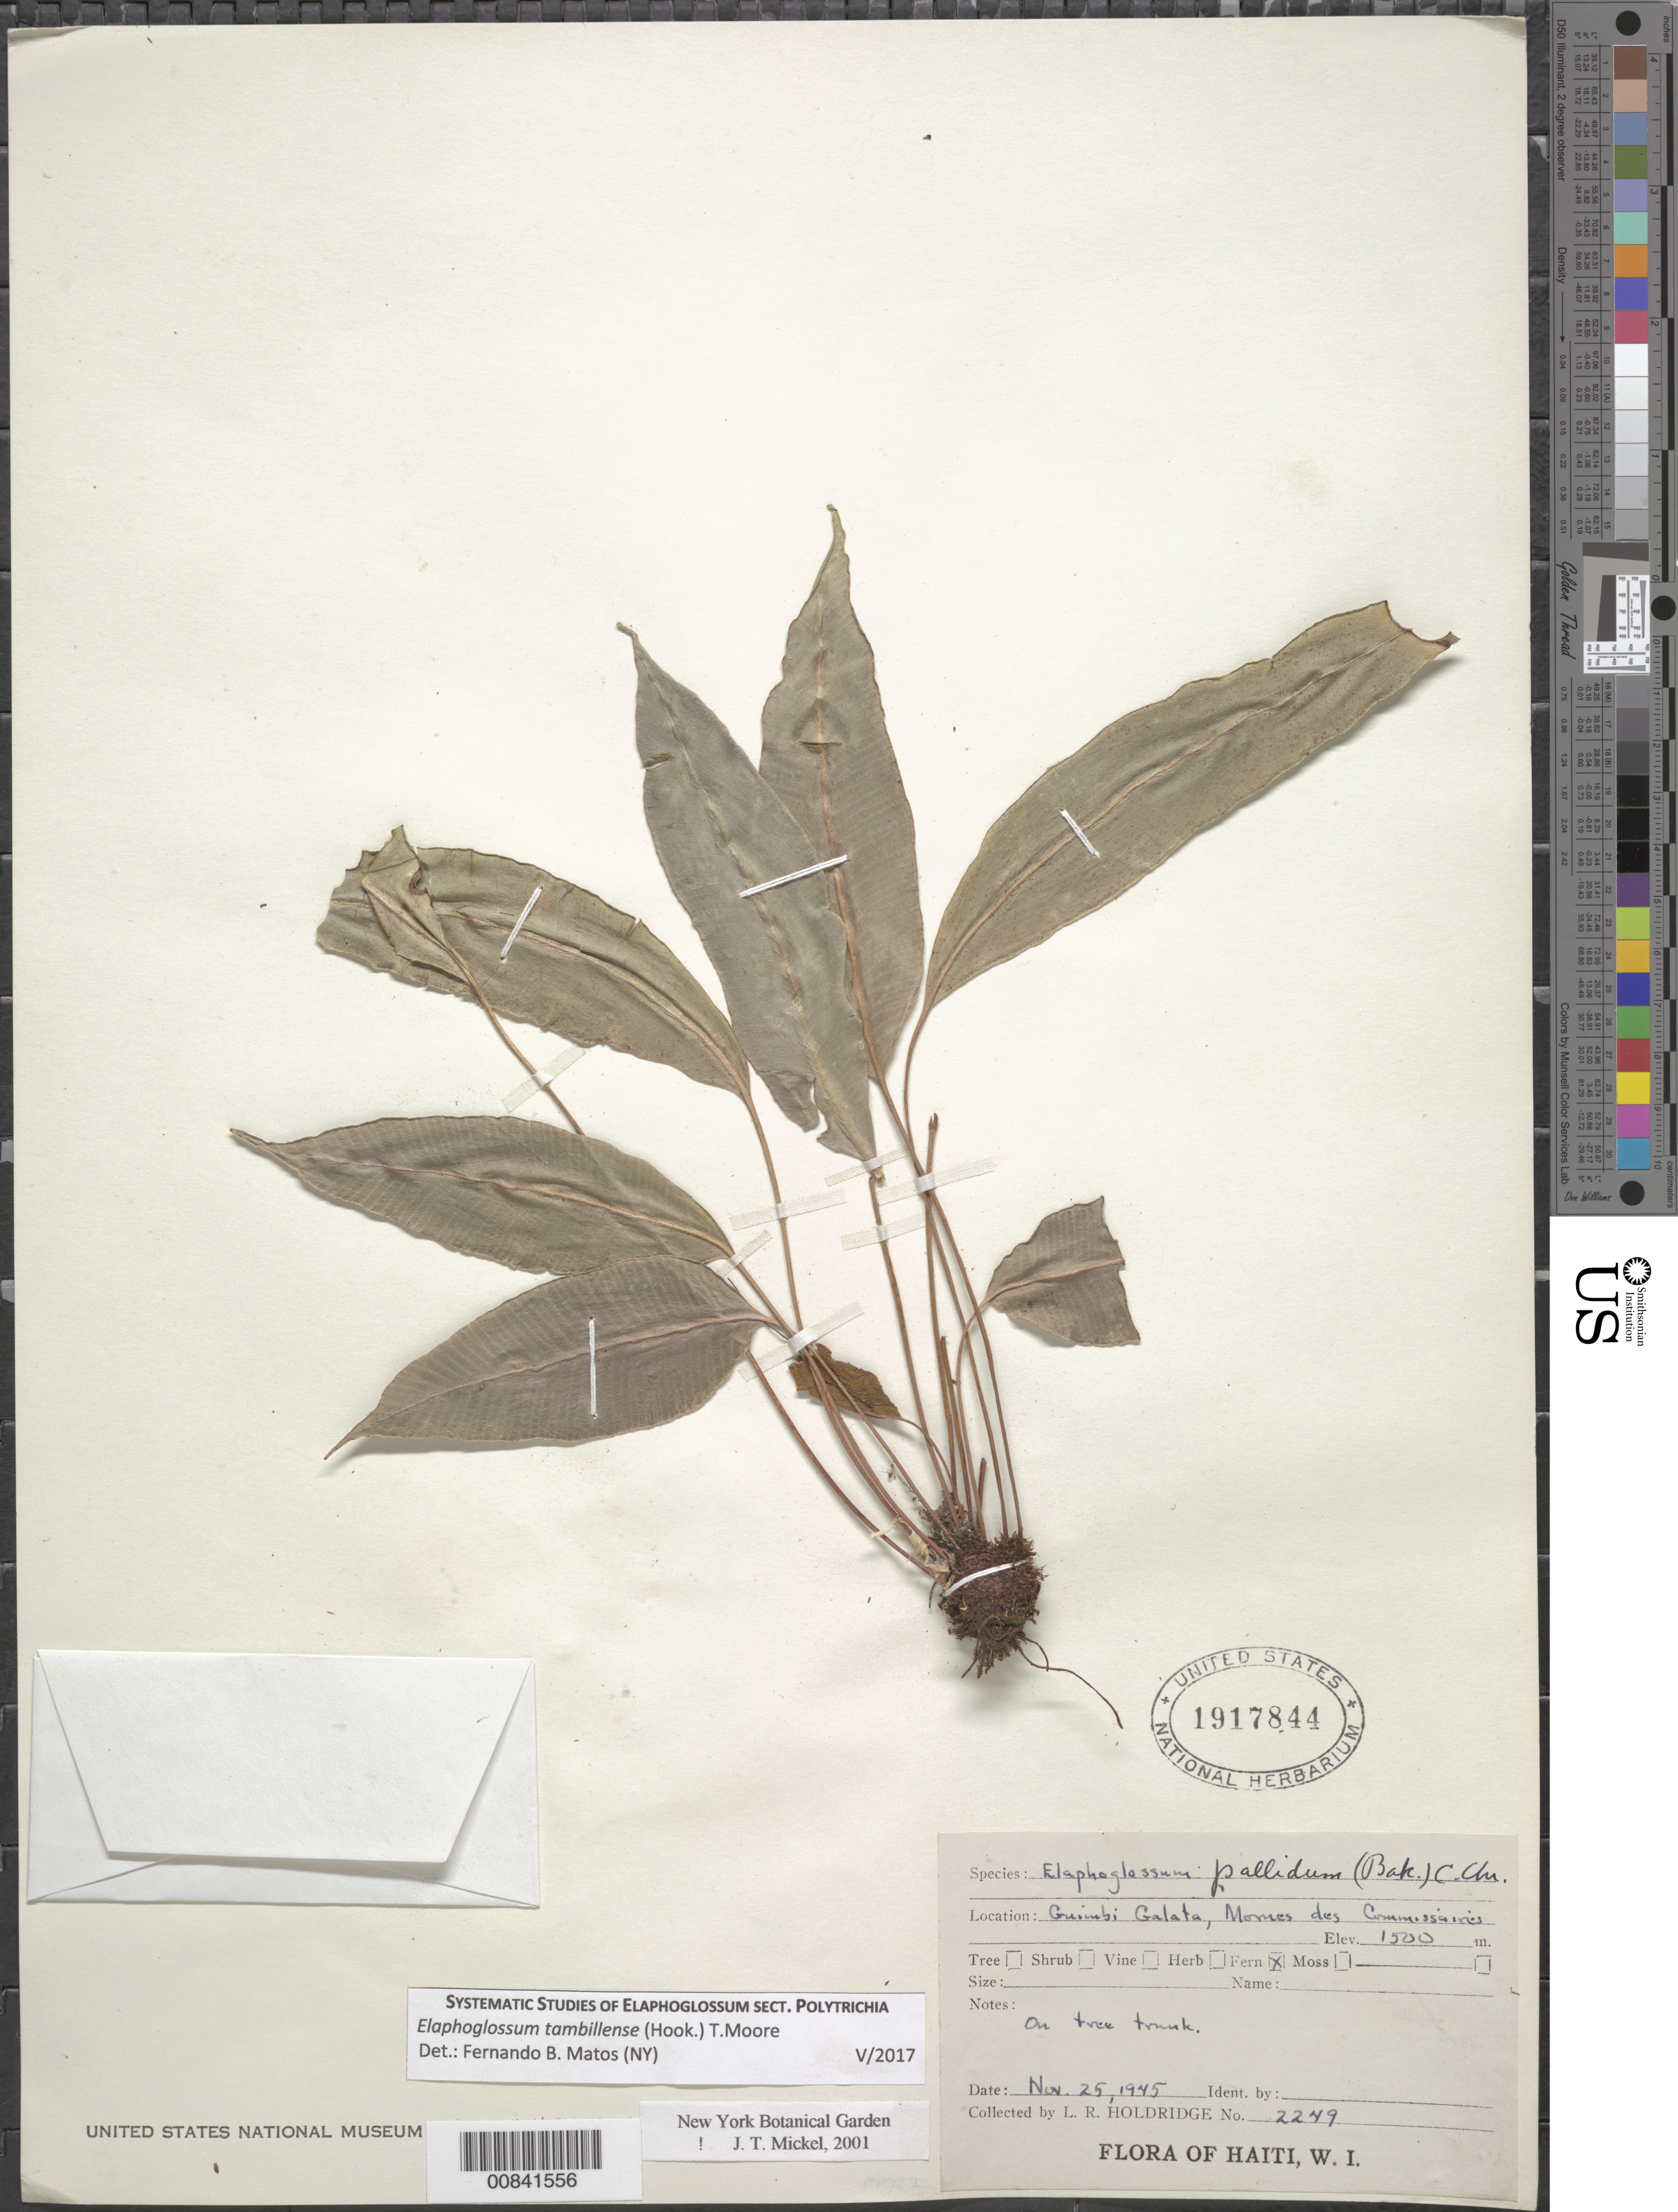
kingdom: Plantae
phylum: Tracheophyta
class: Polypodiopsida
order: Polypodiales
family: Dryopteridaceae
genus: Elaphoglossum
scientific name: Elaphoglossum pallidum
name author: (Baker & Jenman) C. Chr.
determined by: Mickel, J. T., (NY), New York Botanical Garden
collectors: L. Holdridge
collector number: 2249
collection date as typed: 25 Nov 1945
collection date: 1945-11-25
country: Haiti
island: Hispaniola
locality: Guimbi Galata, Mornes des Commissaires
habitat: Tree trunk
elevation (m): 1500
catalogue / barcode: US 1917844